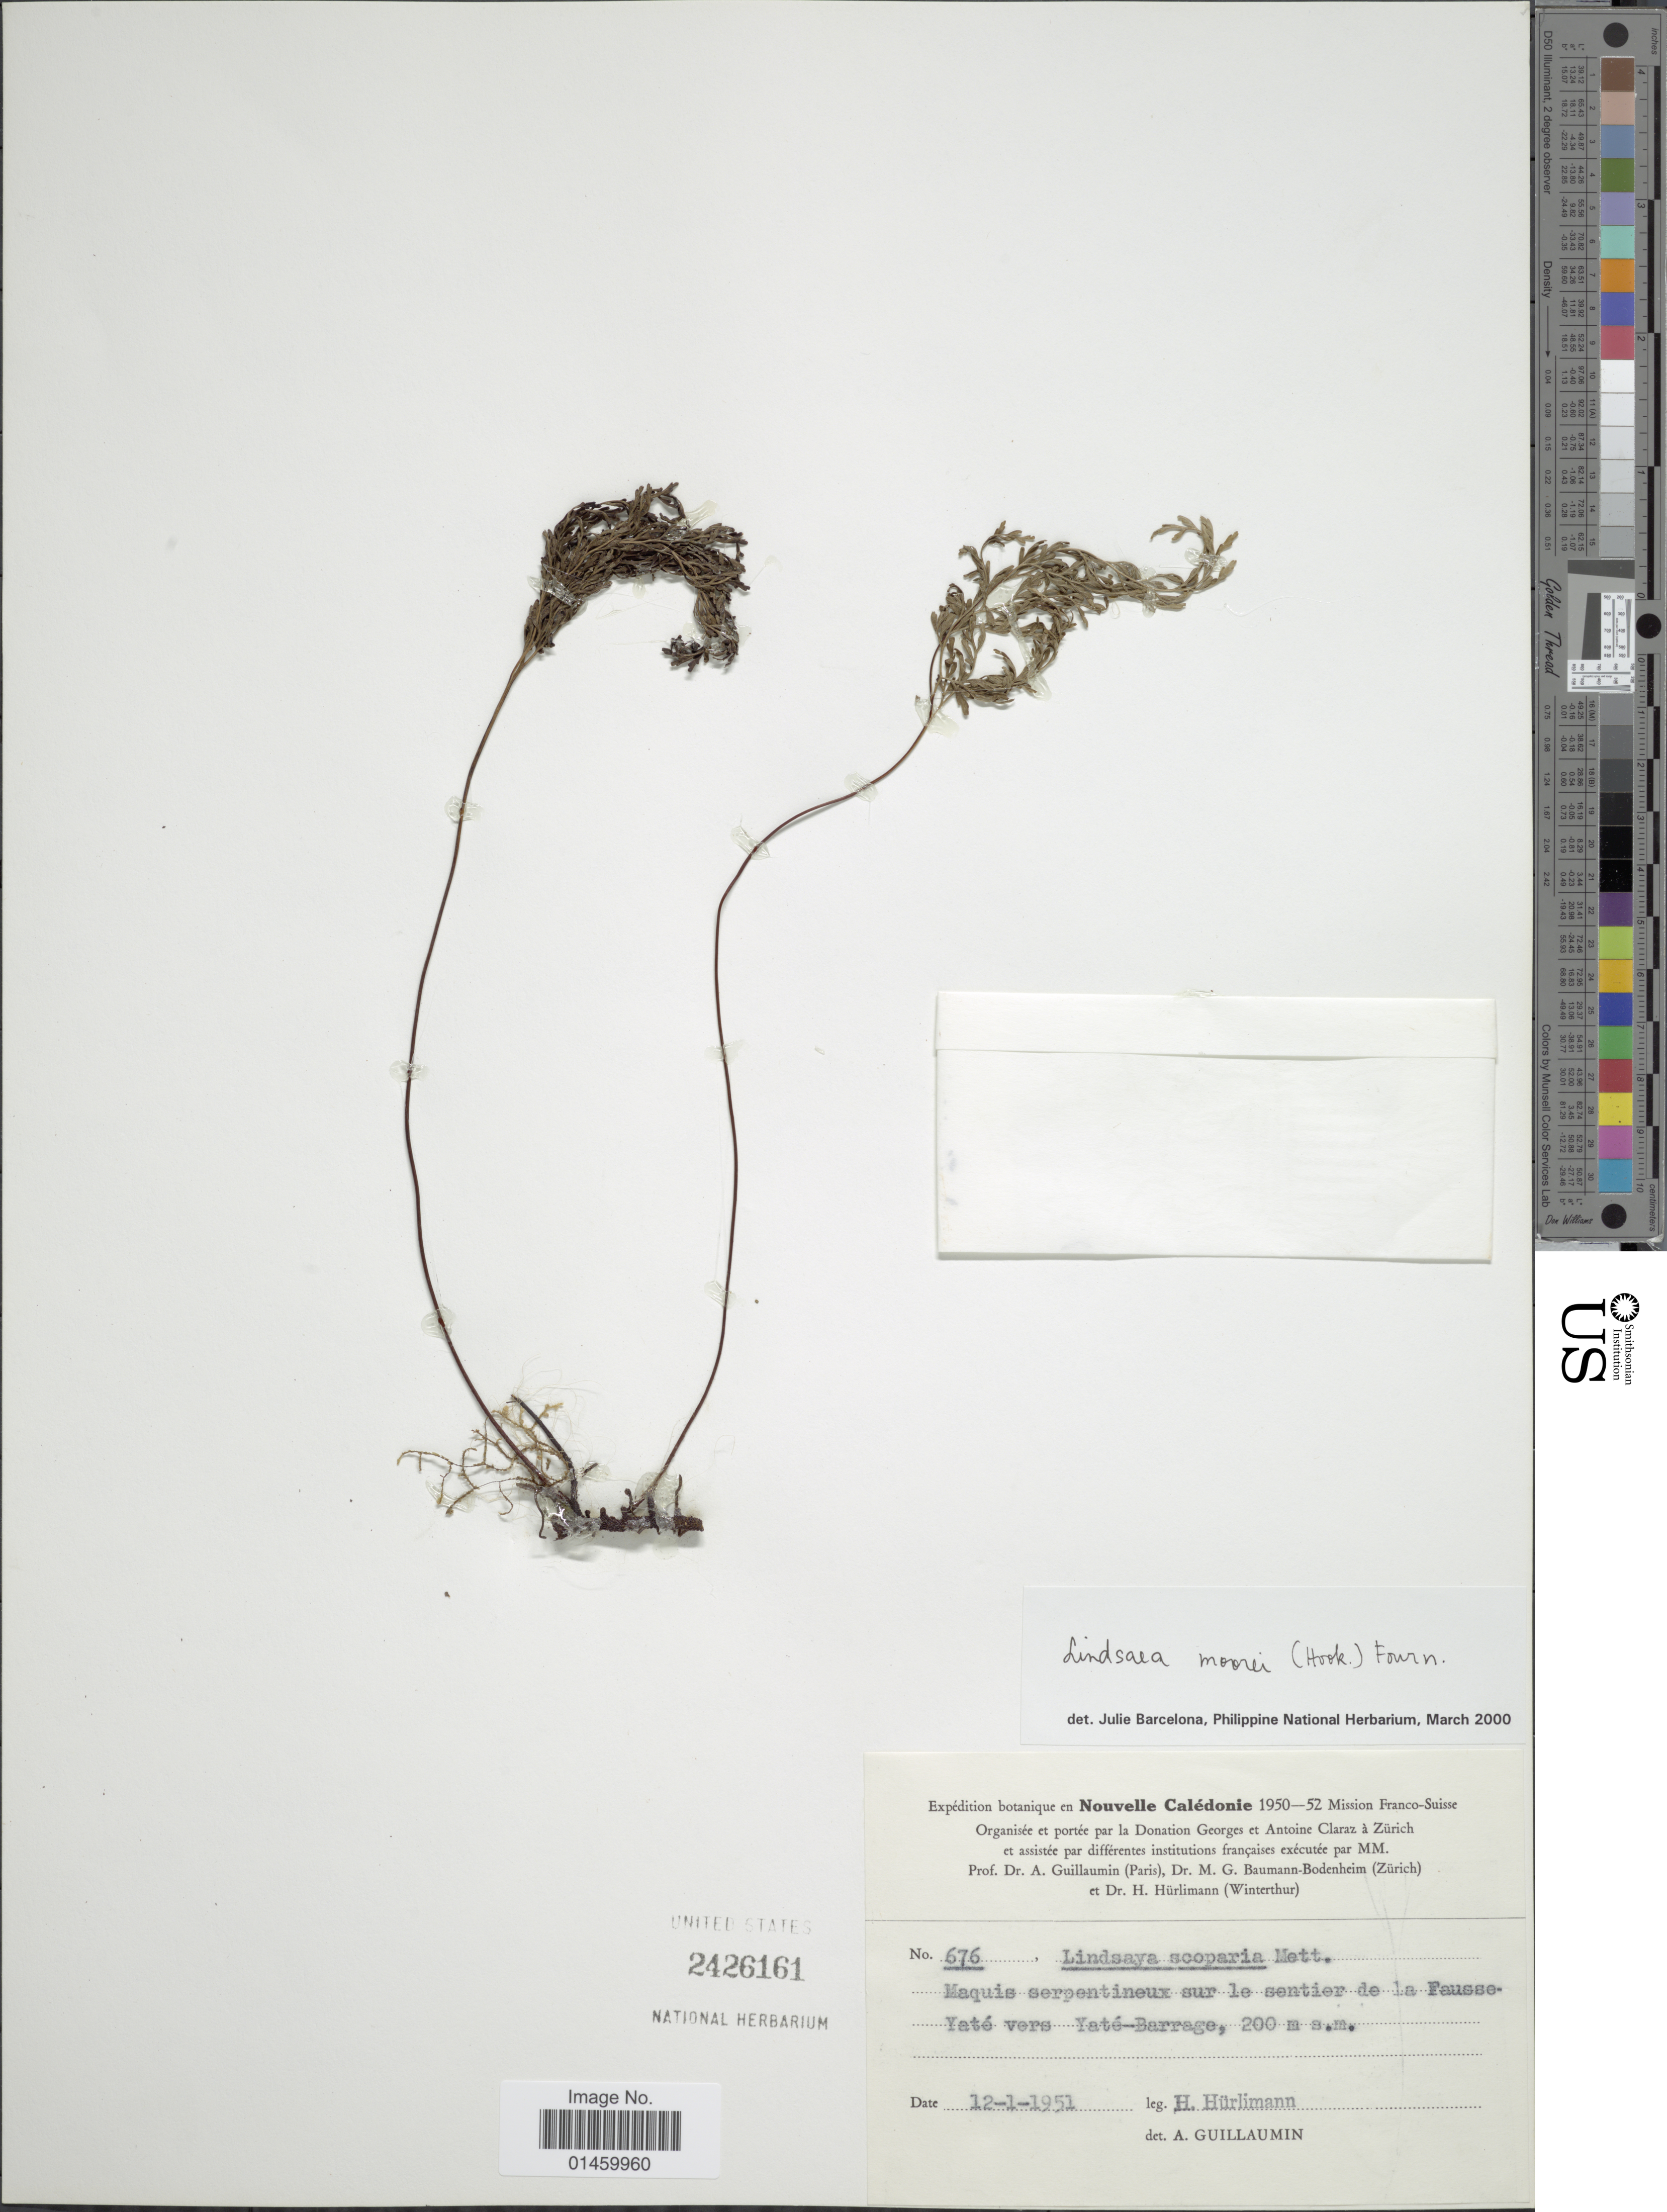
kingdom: Plantae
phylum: Tracheophyta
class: Polypodiopsida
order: Polypodiales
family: Lindsaeaceae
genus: Lindsaea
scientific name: Lindsaea moorei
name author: (Hook.) E. Fourn.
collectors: H. Hürlimann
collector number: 676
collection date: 1951-01-12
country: New Caledonia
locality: Nouvelle Caledonie. Maquis serpentineux sur le sentier de la Fausse-Yate vers Yate-Barrage.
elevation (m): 200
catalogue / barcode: US 2426161